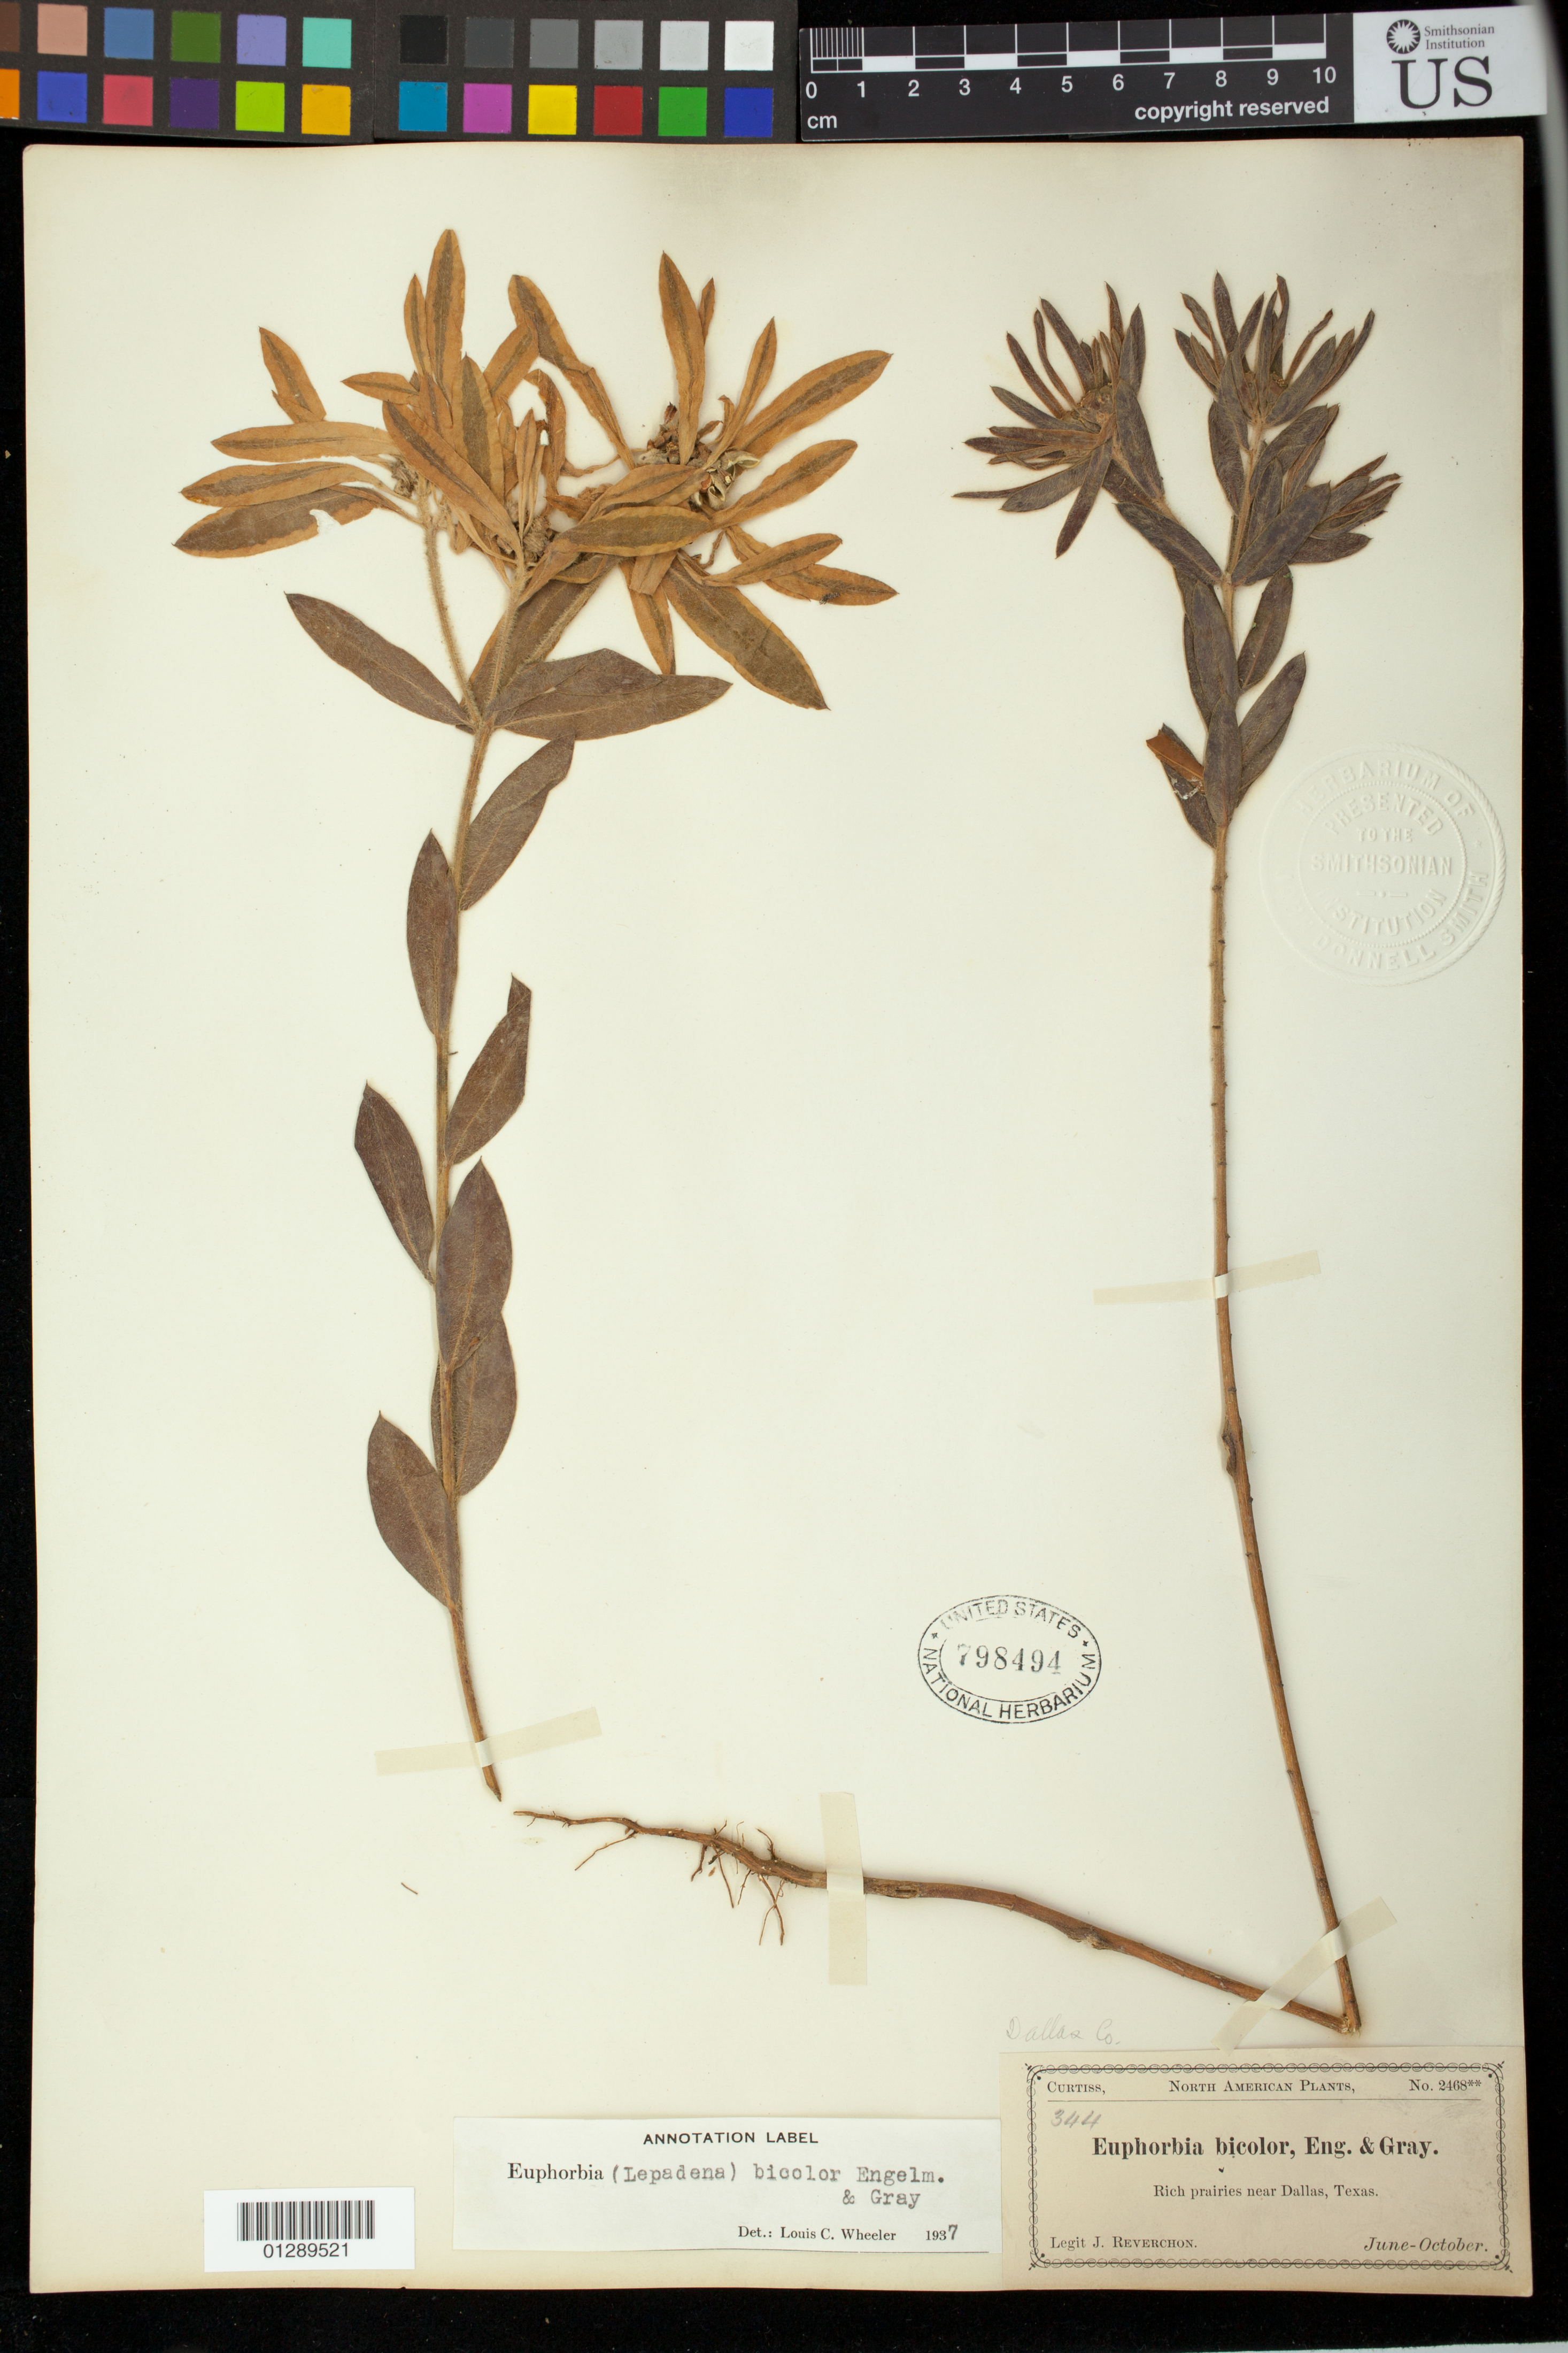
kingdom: Plantae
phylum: Tracheophyta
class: Magnoliopsida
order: Malpighiales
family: Euphorbiaceae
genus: Euphorbia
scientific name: Euphorbia bicolor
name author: Engelm. & A. Gray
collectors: J. Reverchon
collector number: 2468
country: United States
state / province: Texas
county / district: Dallas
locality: prairies near Dallas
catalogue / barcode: US 798494